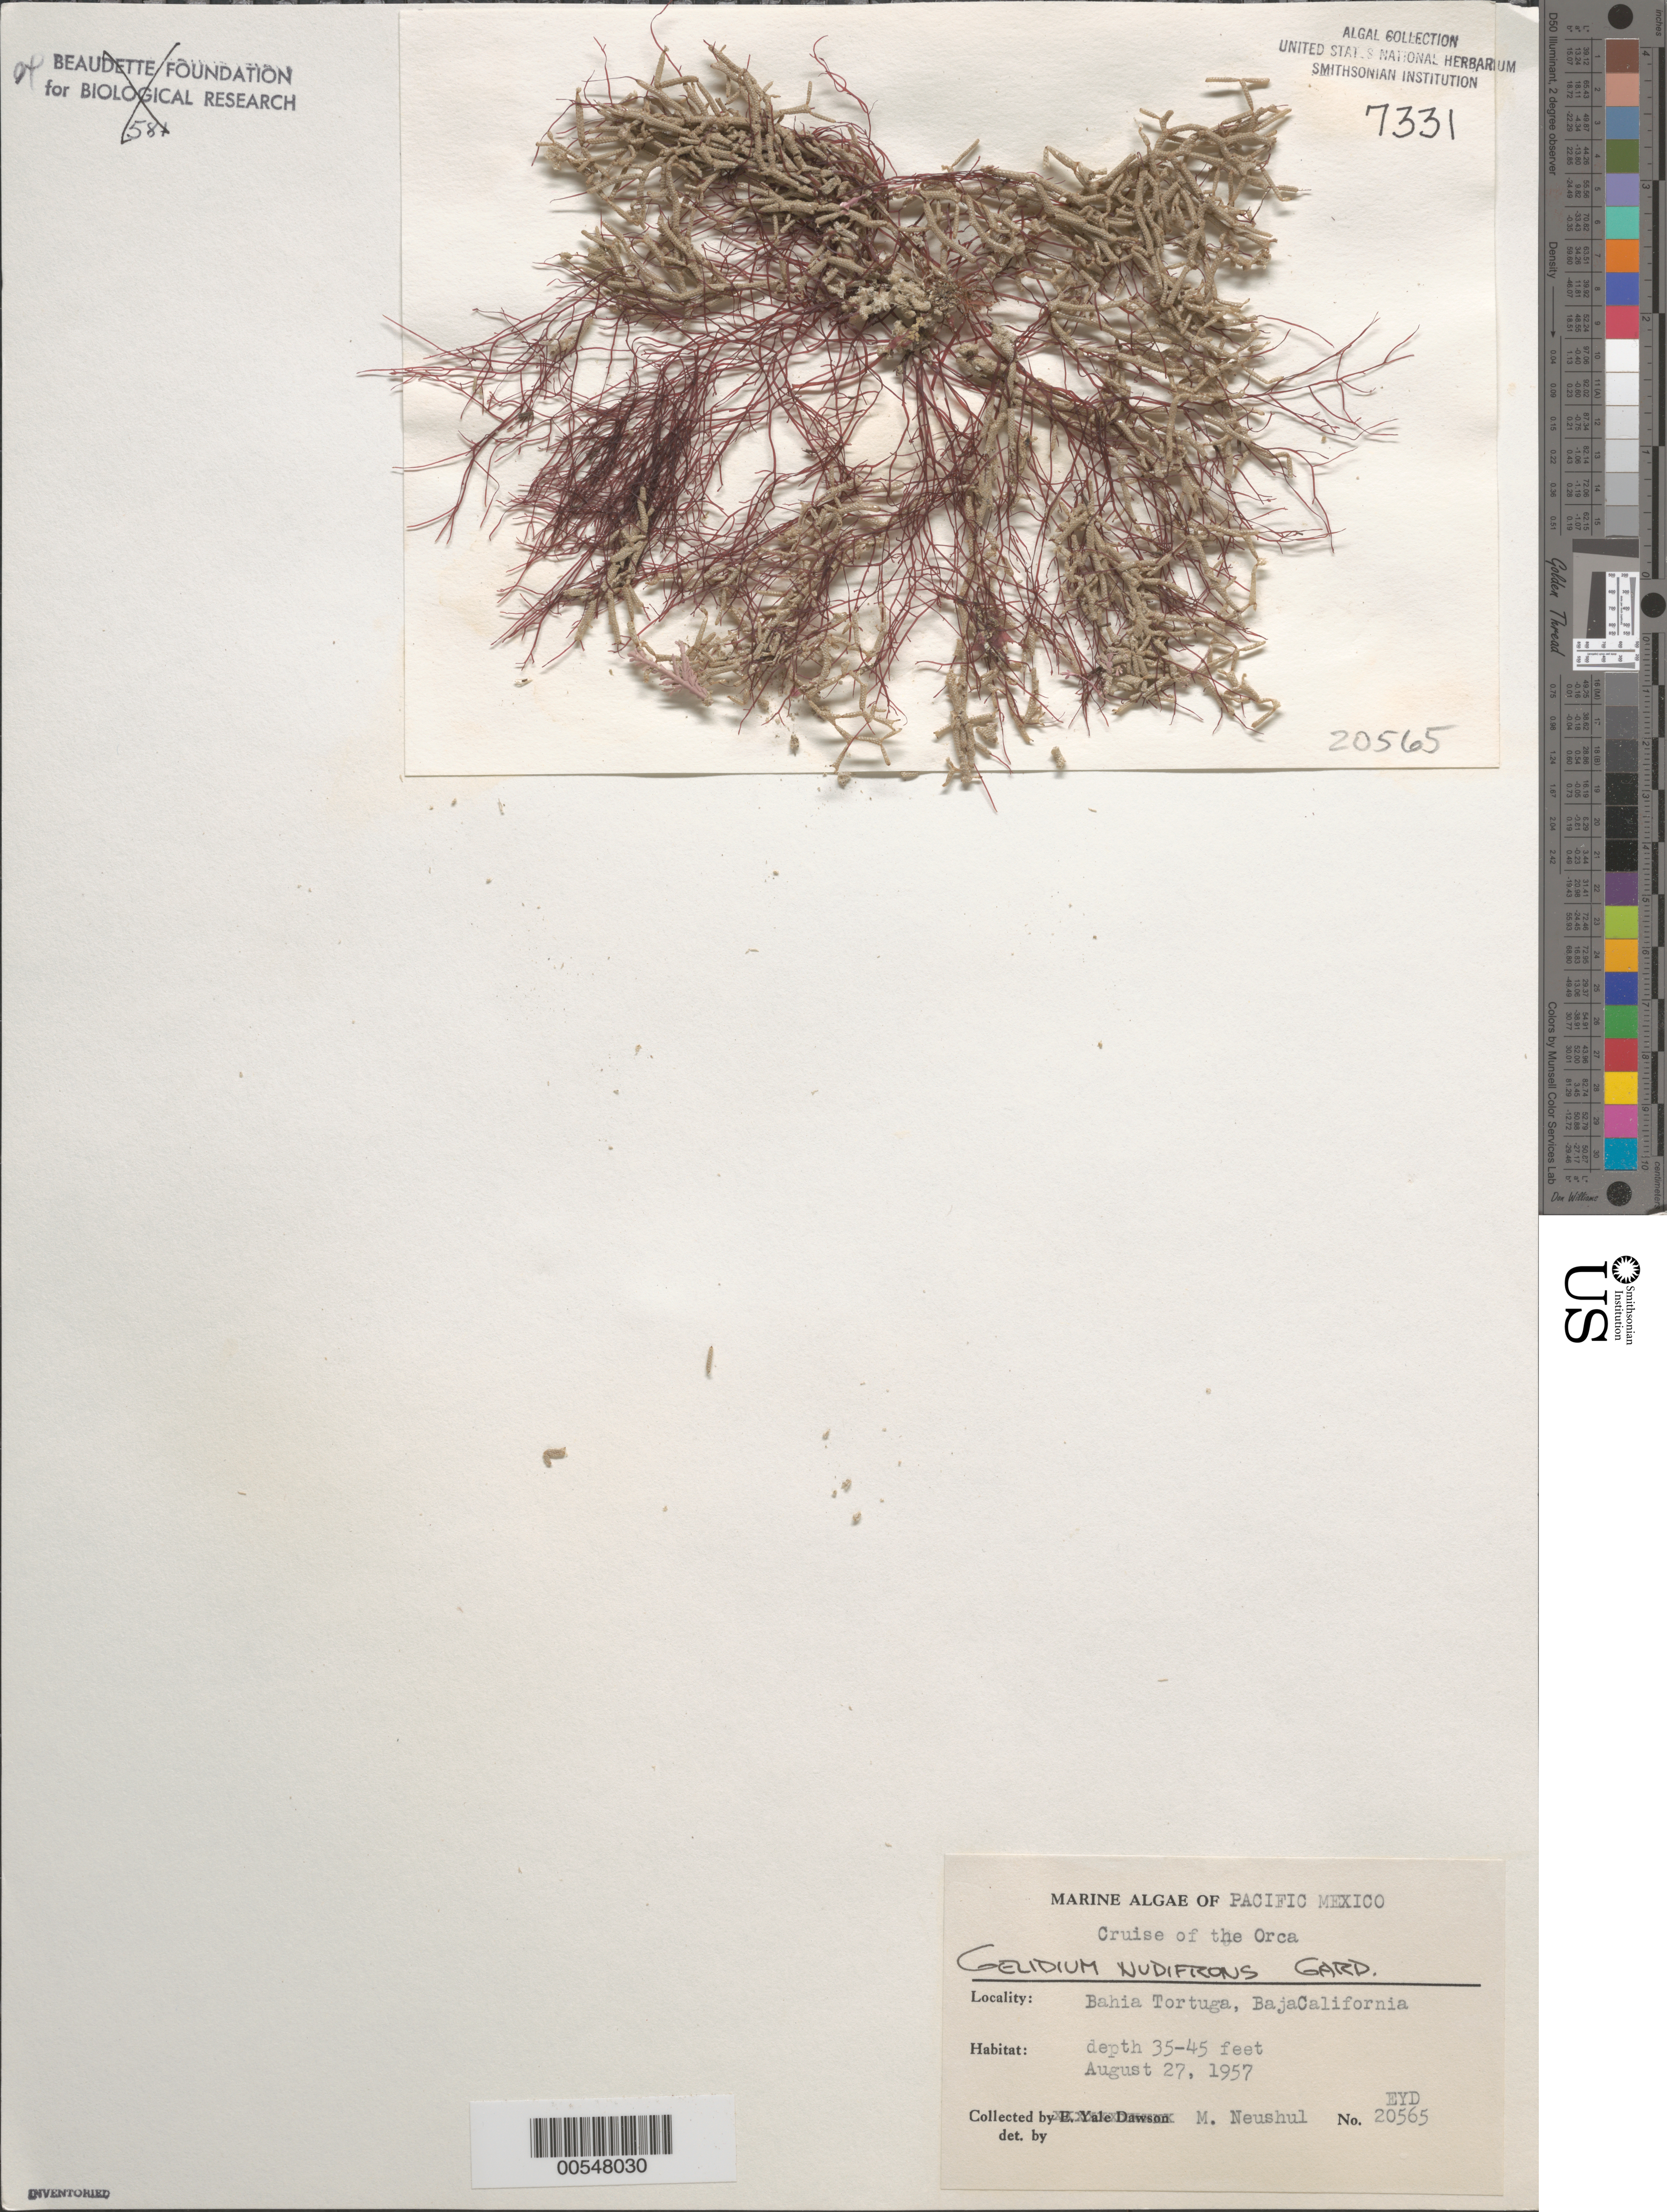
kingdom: Plantae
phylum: Rhodophyta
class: Florideophyceae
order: Gelidiales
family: Gelidiaceae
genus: Gelidium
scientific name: Gelidium nudifrons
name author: N.L. Gardner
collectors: M. Neushul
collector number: EYD 20565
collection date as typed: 27 Aug 1957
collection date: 1957-08-27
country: Mexico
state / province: Baja California Sur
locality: Bahia Tortuga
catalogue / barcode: US 7331